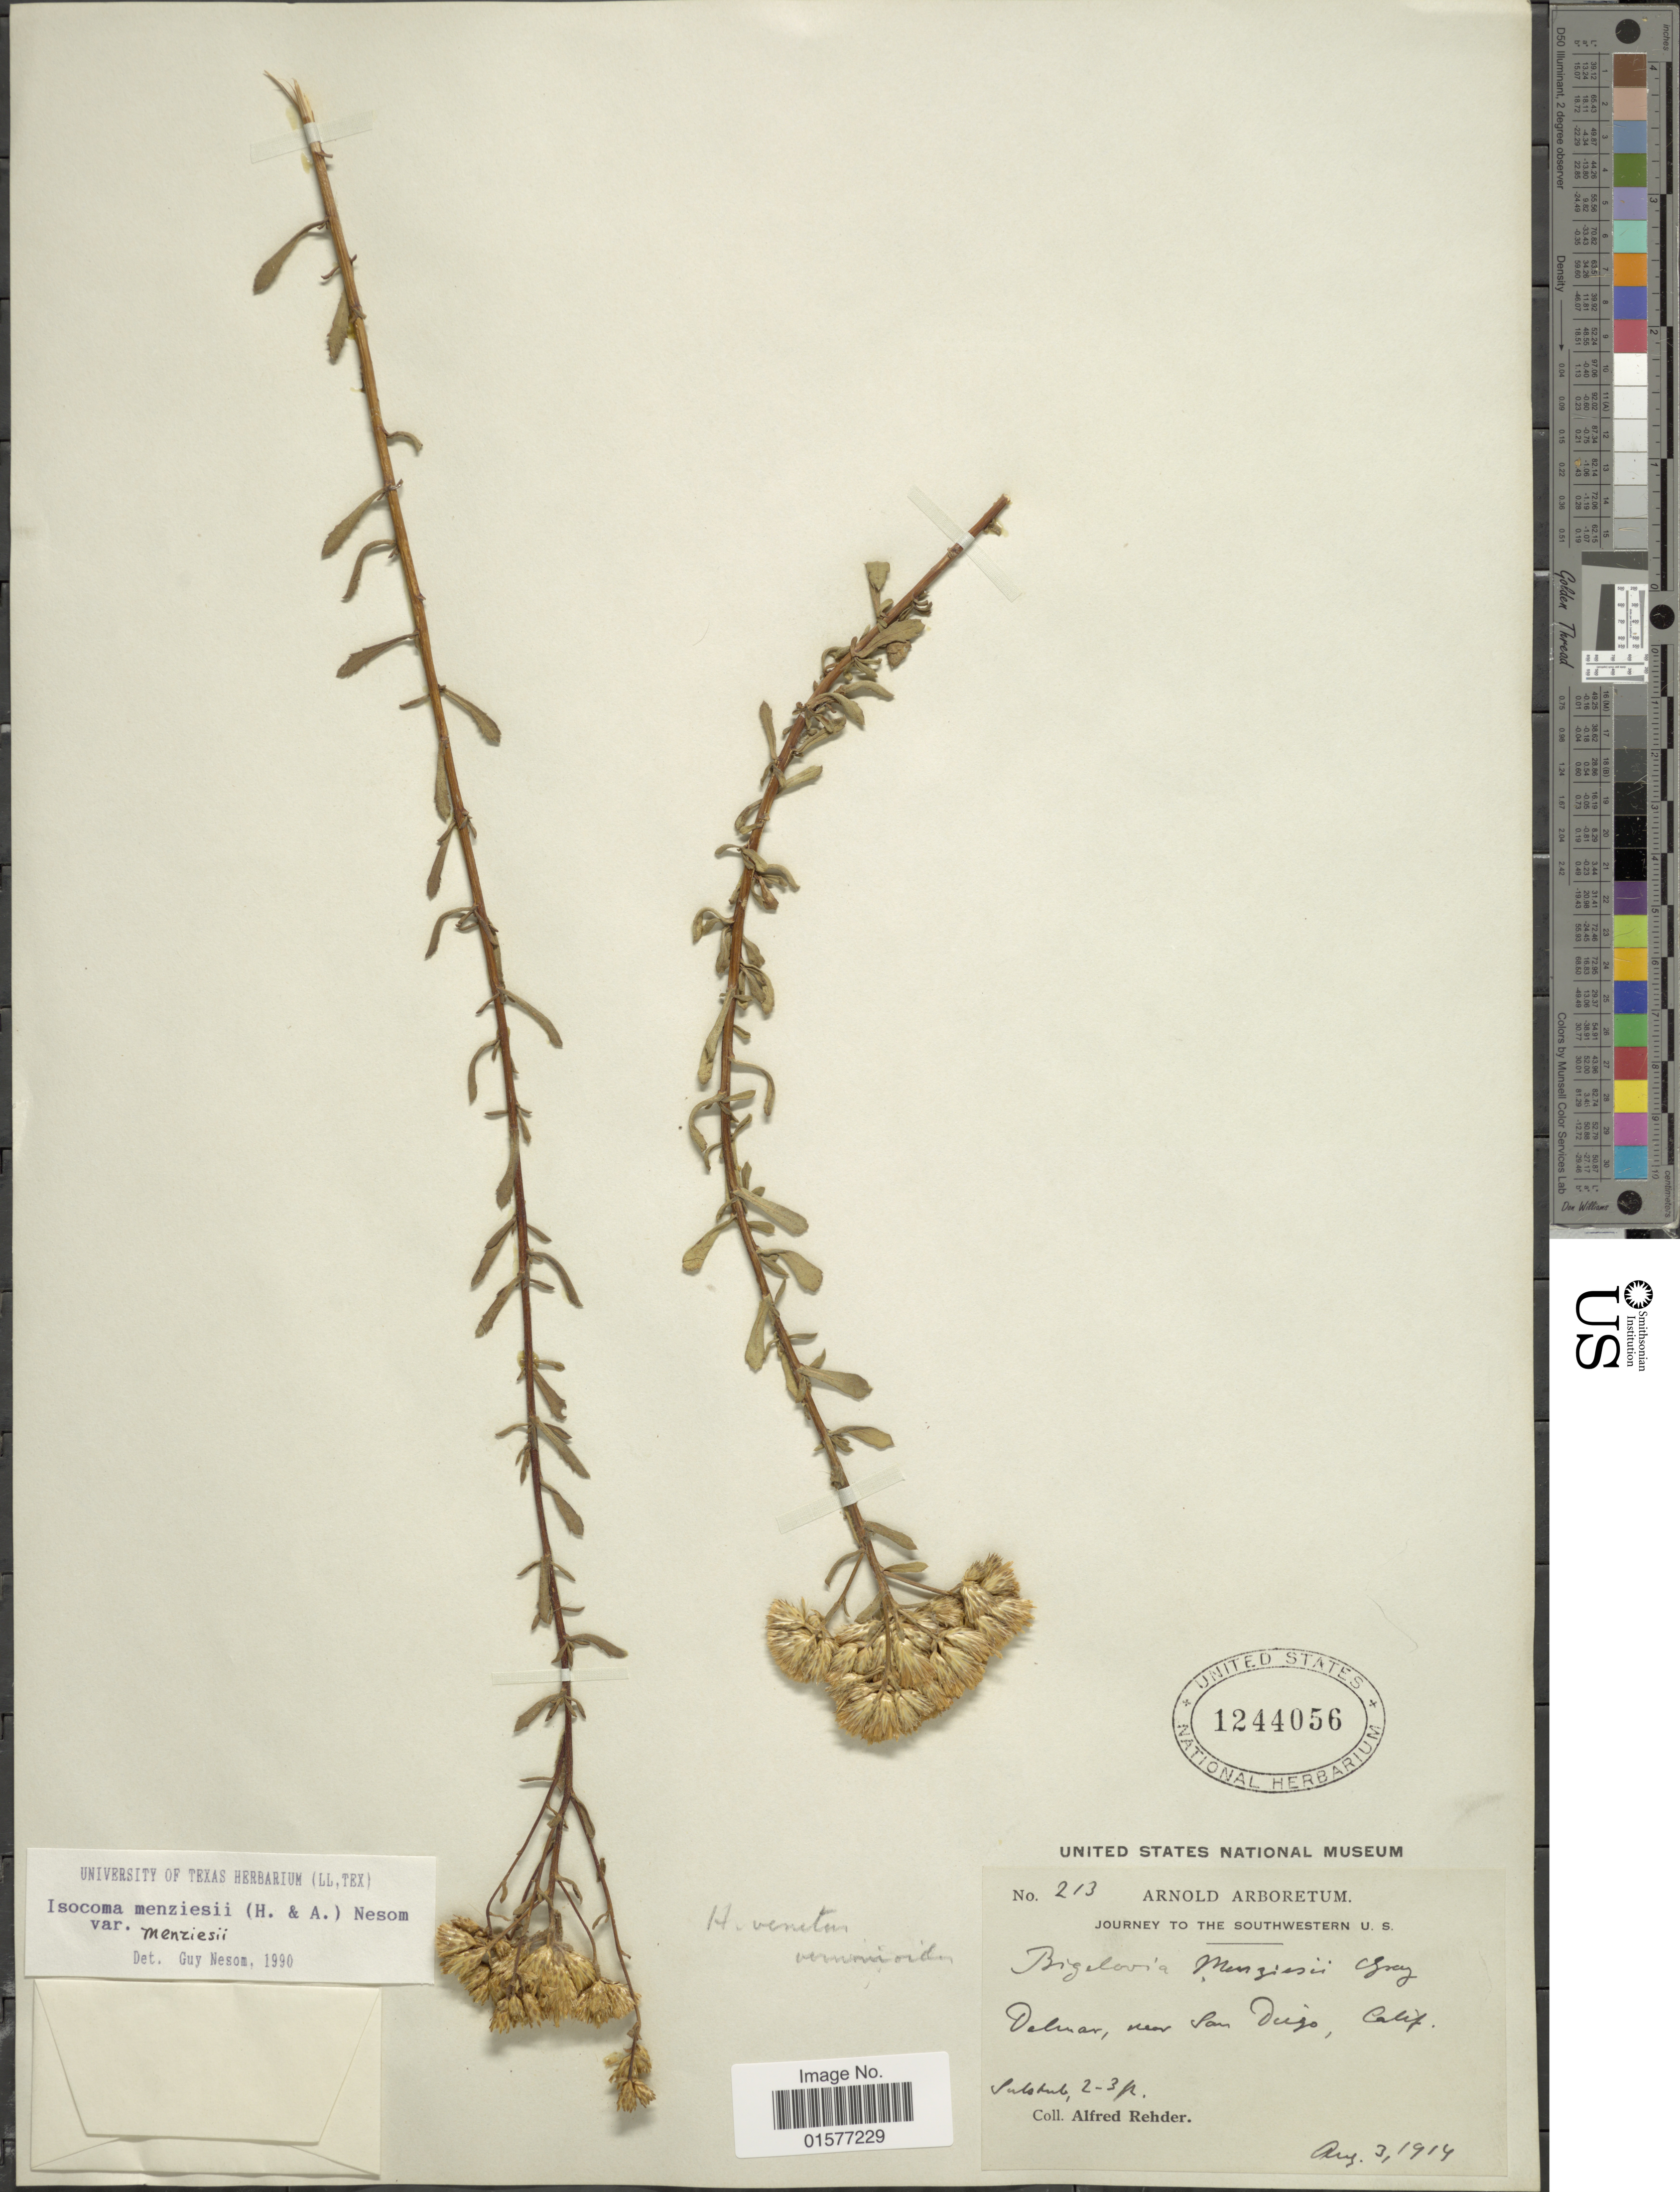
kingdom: Plantae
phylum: Tracheophyta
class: Magnoliopsida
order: Asterales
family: Asteraceae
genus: Isocoma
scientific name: Isocoma menziesii var. menziesii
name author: (Hook.) G.L. Nesom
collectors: A. Rehder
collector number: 213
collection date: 1914-08-03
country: United States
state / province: California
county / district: San Diego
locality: The Southwestern U. S., Delmar, near San Diego, Calif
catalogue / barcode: US 1244056